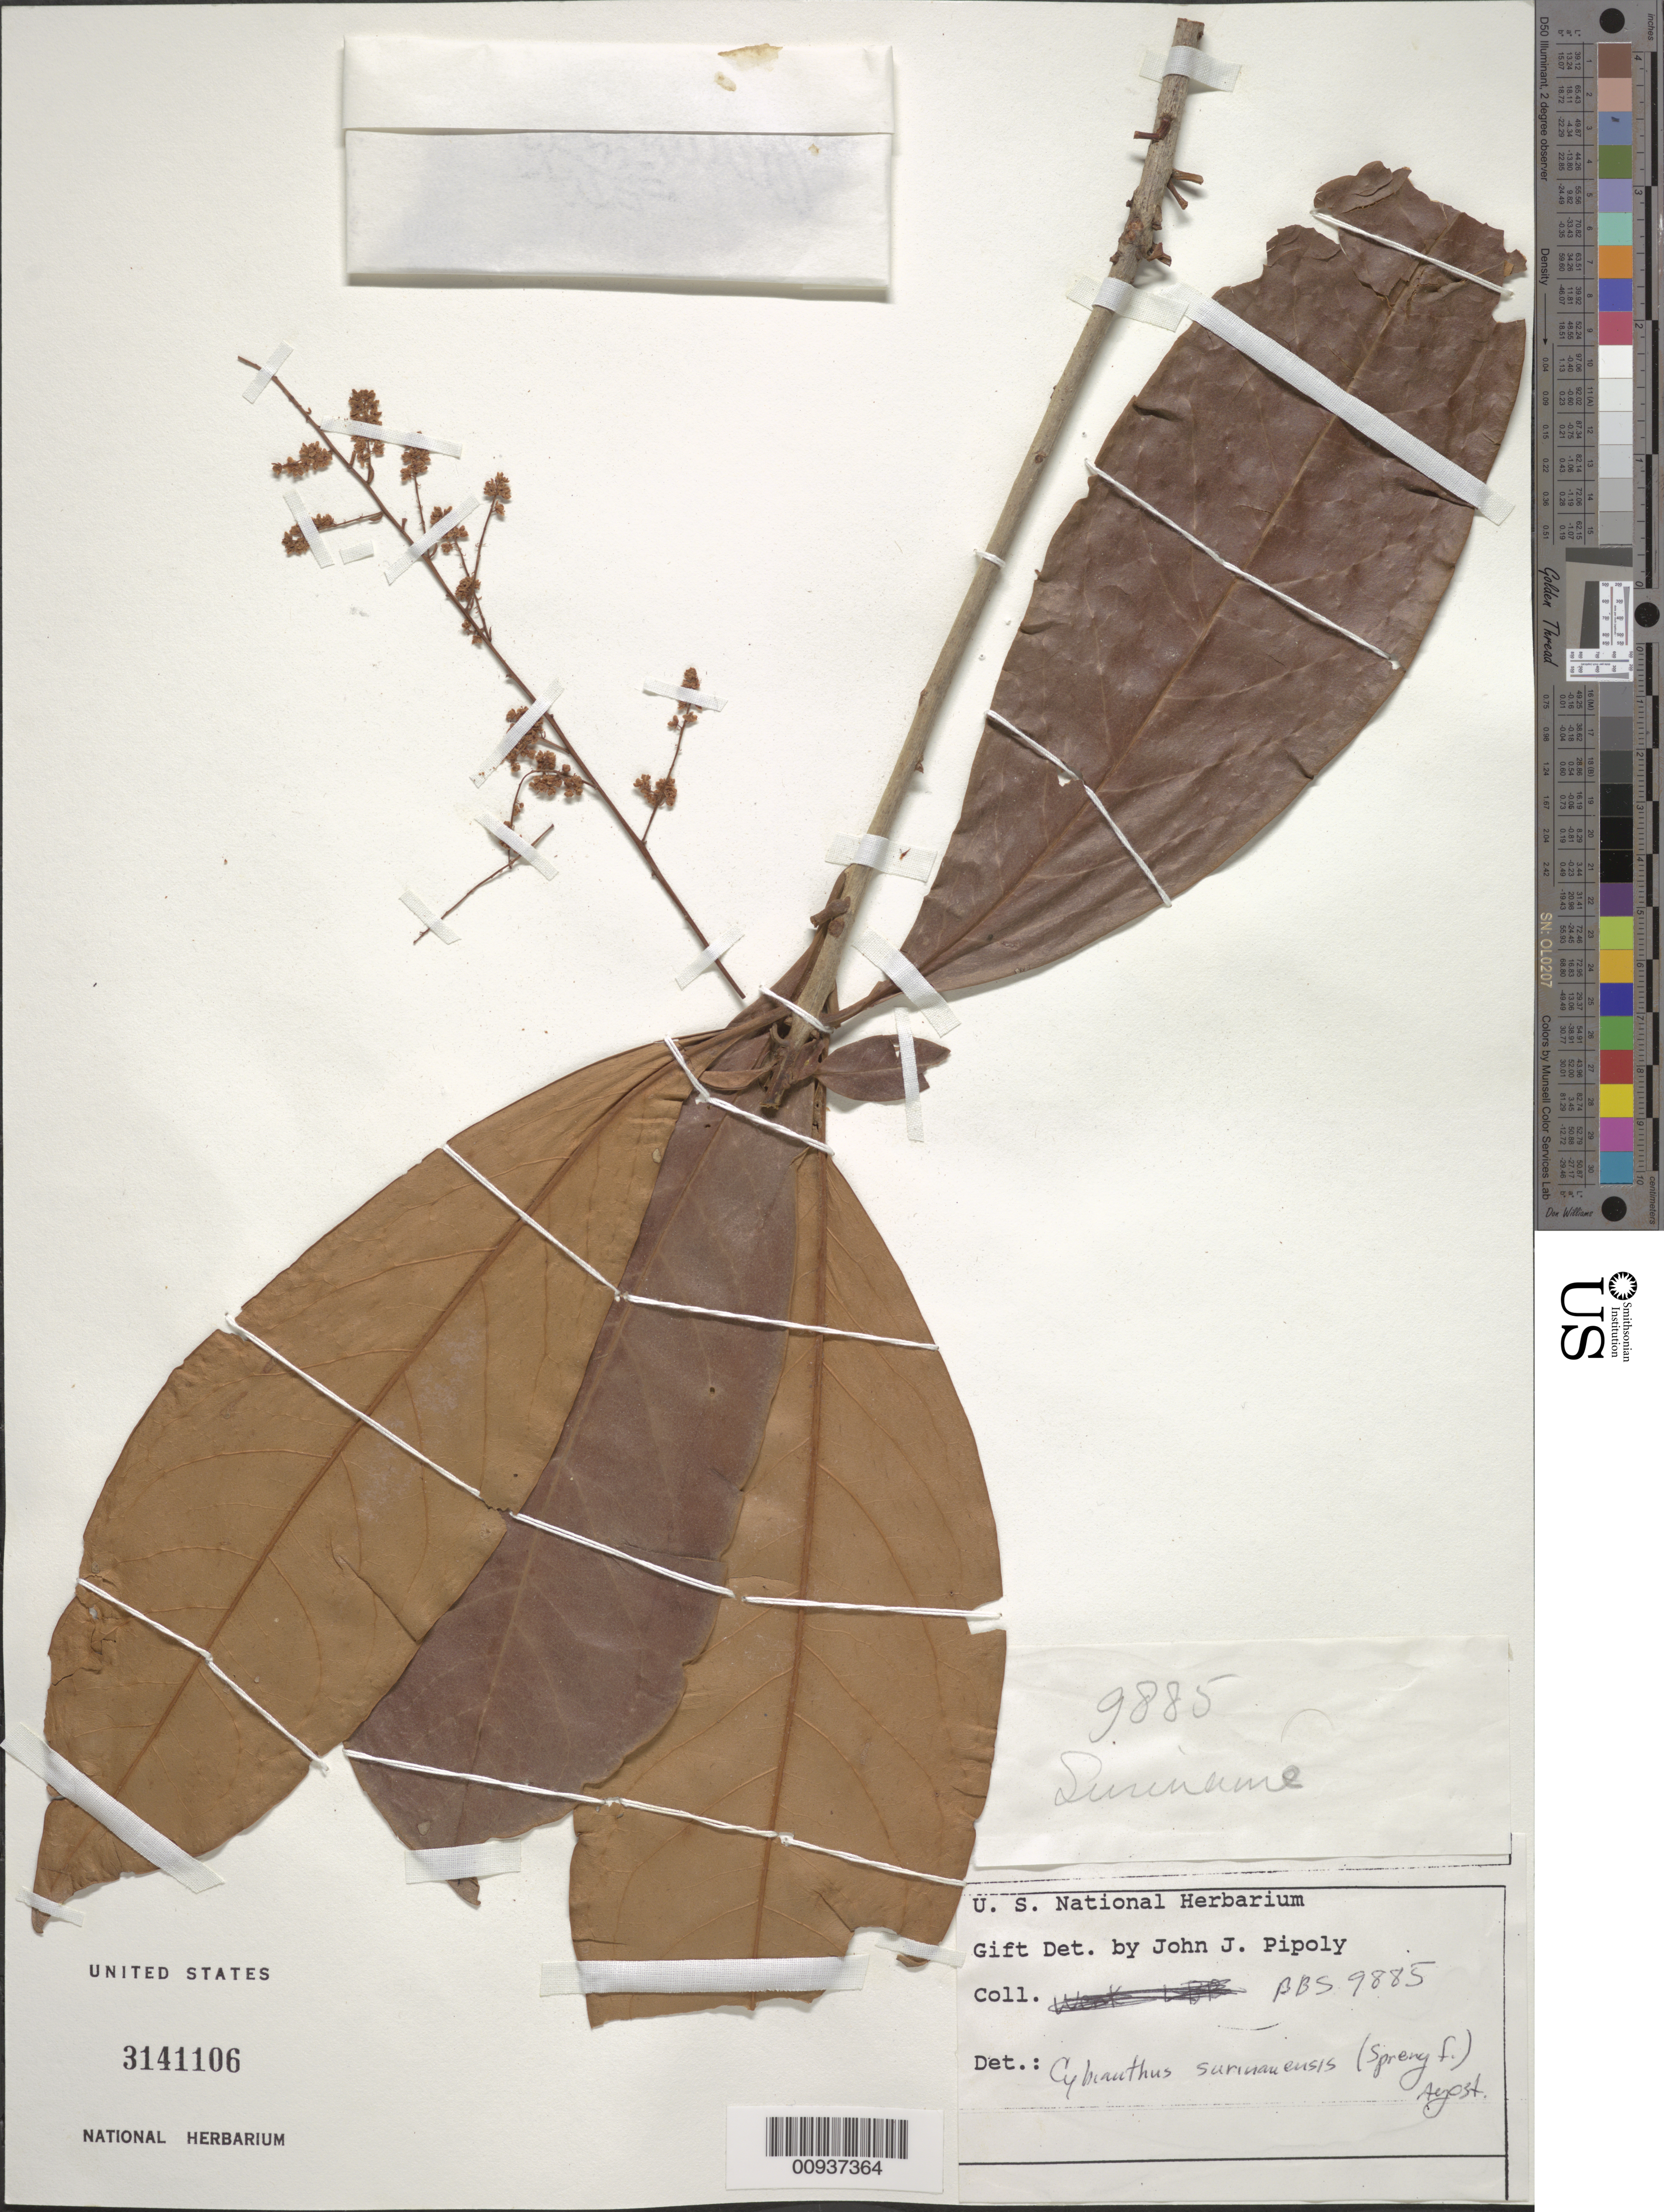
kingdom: Plantae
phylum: Tracheophyta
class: Magnoliopsida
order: Ericales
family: Primulaceae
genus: Cybianthus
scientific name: Cybianthus surinamensis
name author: (Spreng.) G. Agostini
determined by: Pipoly, J. J., III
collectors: BBS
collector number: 9885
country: Suriname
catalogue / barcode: US 3141106